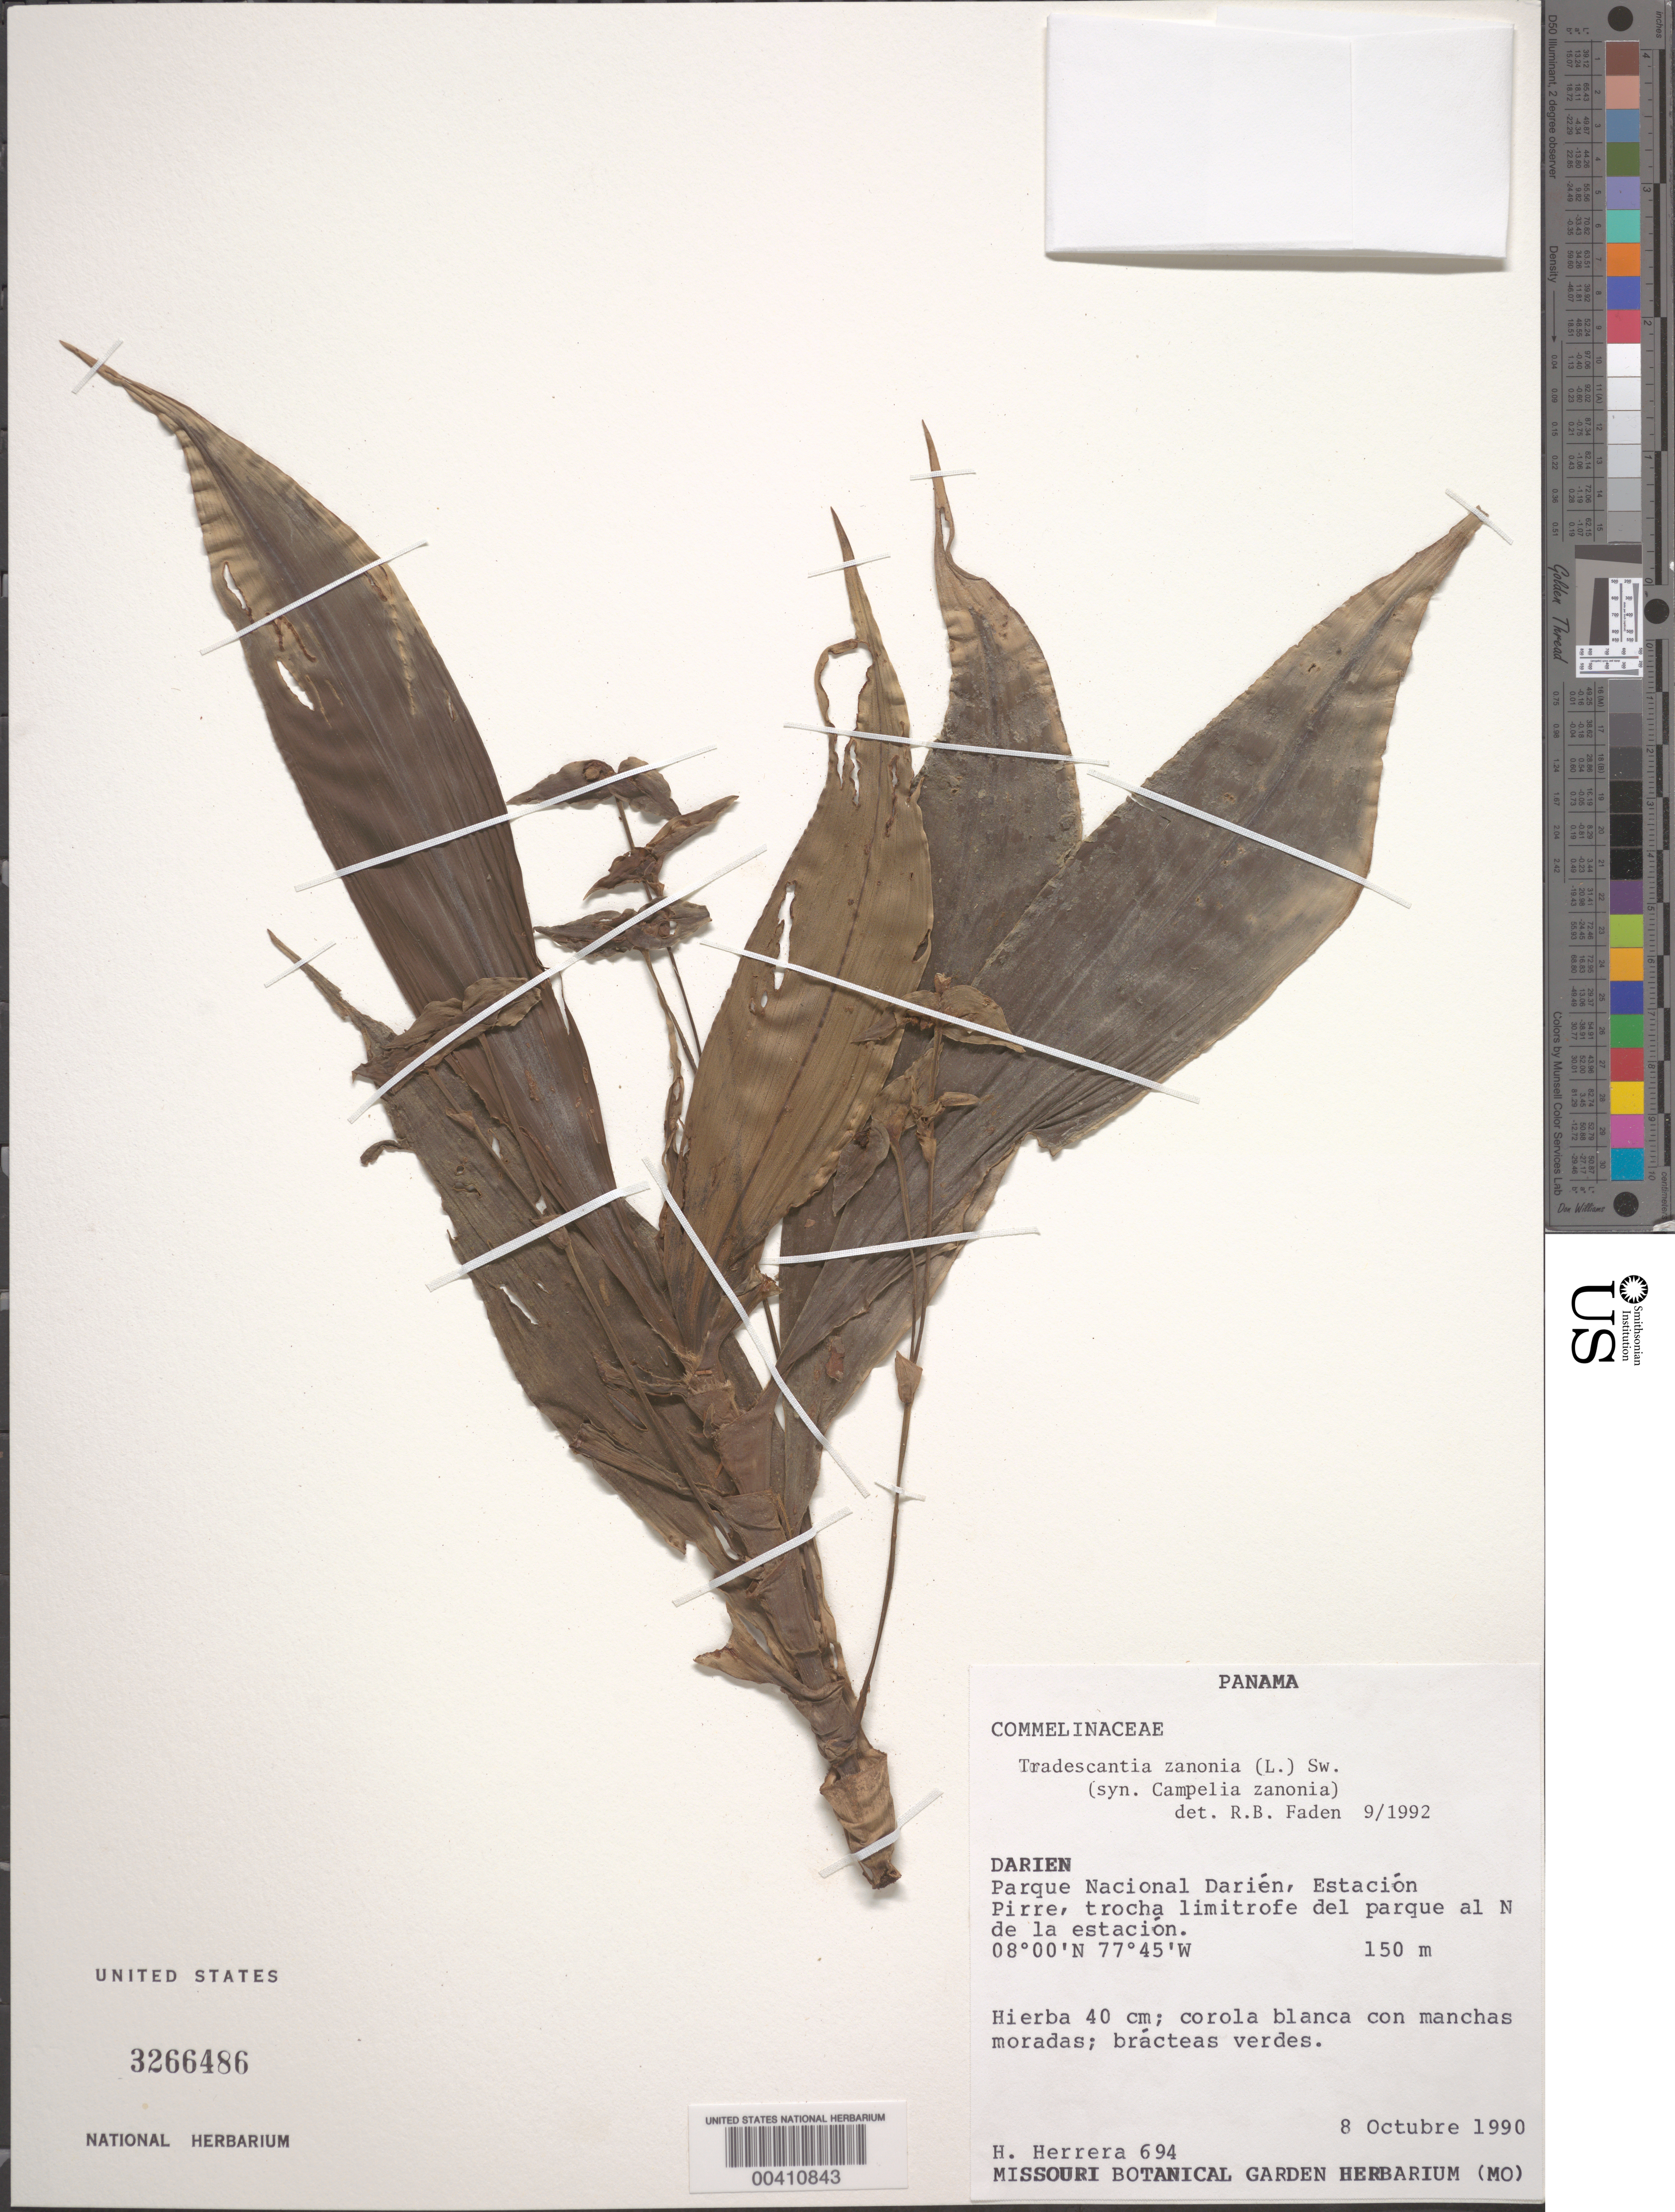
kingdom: Plantae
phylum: Tracheophyta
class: Liliopsida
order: Commelinales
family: Commelinaceae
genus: Tradescantia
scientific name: Tradescantia zanonia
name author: (L.) Sw.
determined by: Faden, Robert B., (US), Smithsonian Institution - National Museum of Natural History (UNITED STATES)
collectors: H. Herrera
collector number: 694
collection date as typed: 08 Oct 1990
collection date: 1990-10-08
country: Panama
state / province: Darién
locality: Darien National Park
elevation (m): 150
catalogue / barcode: US 3266486